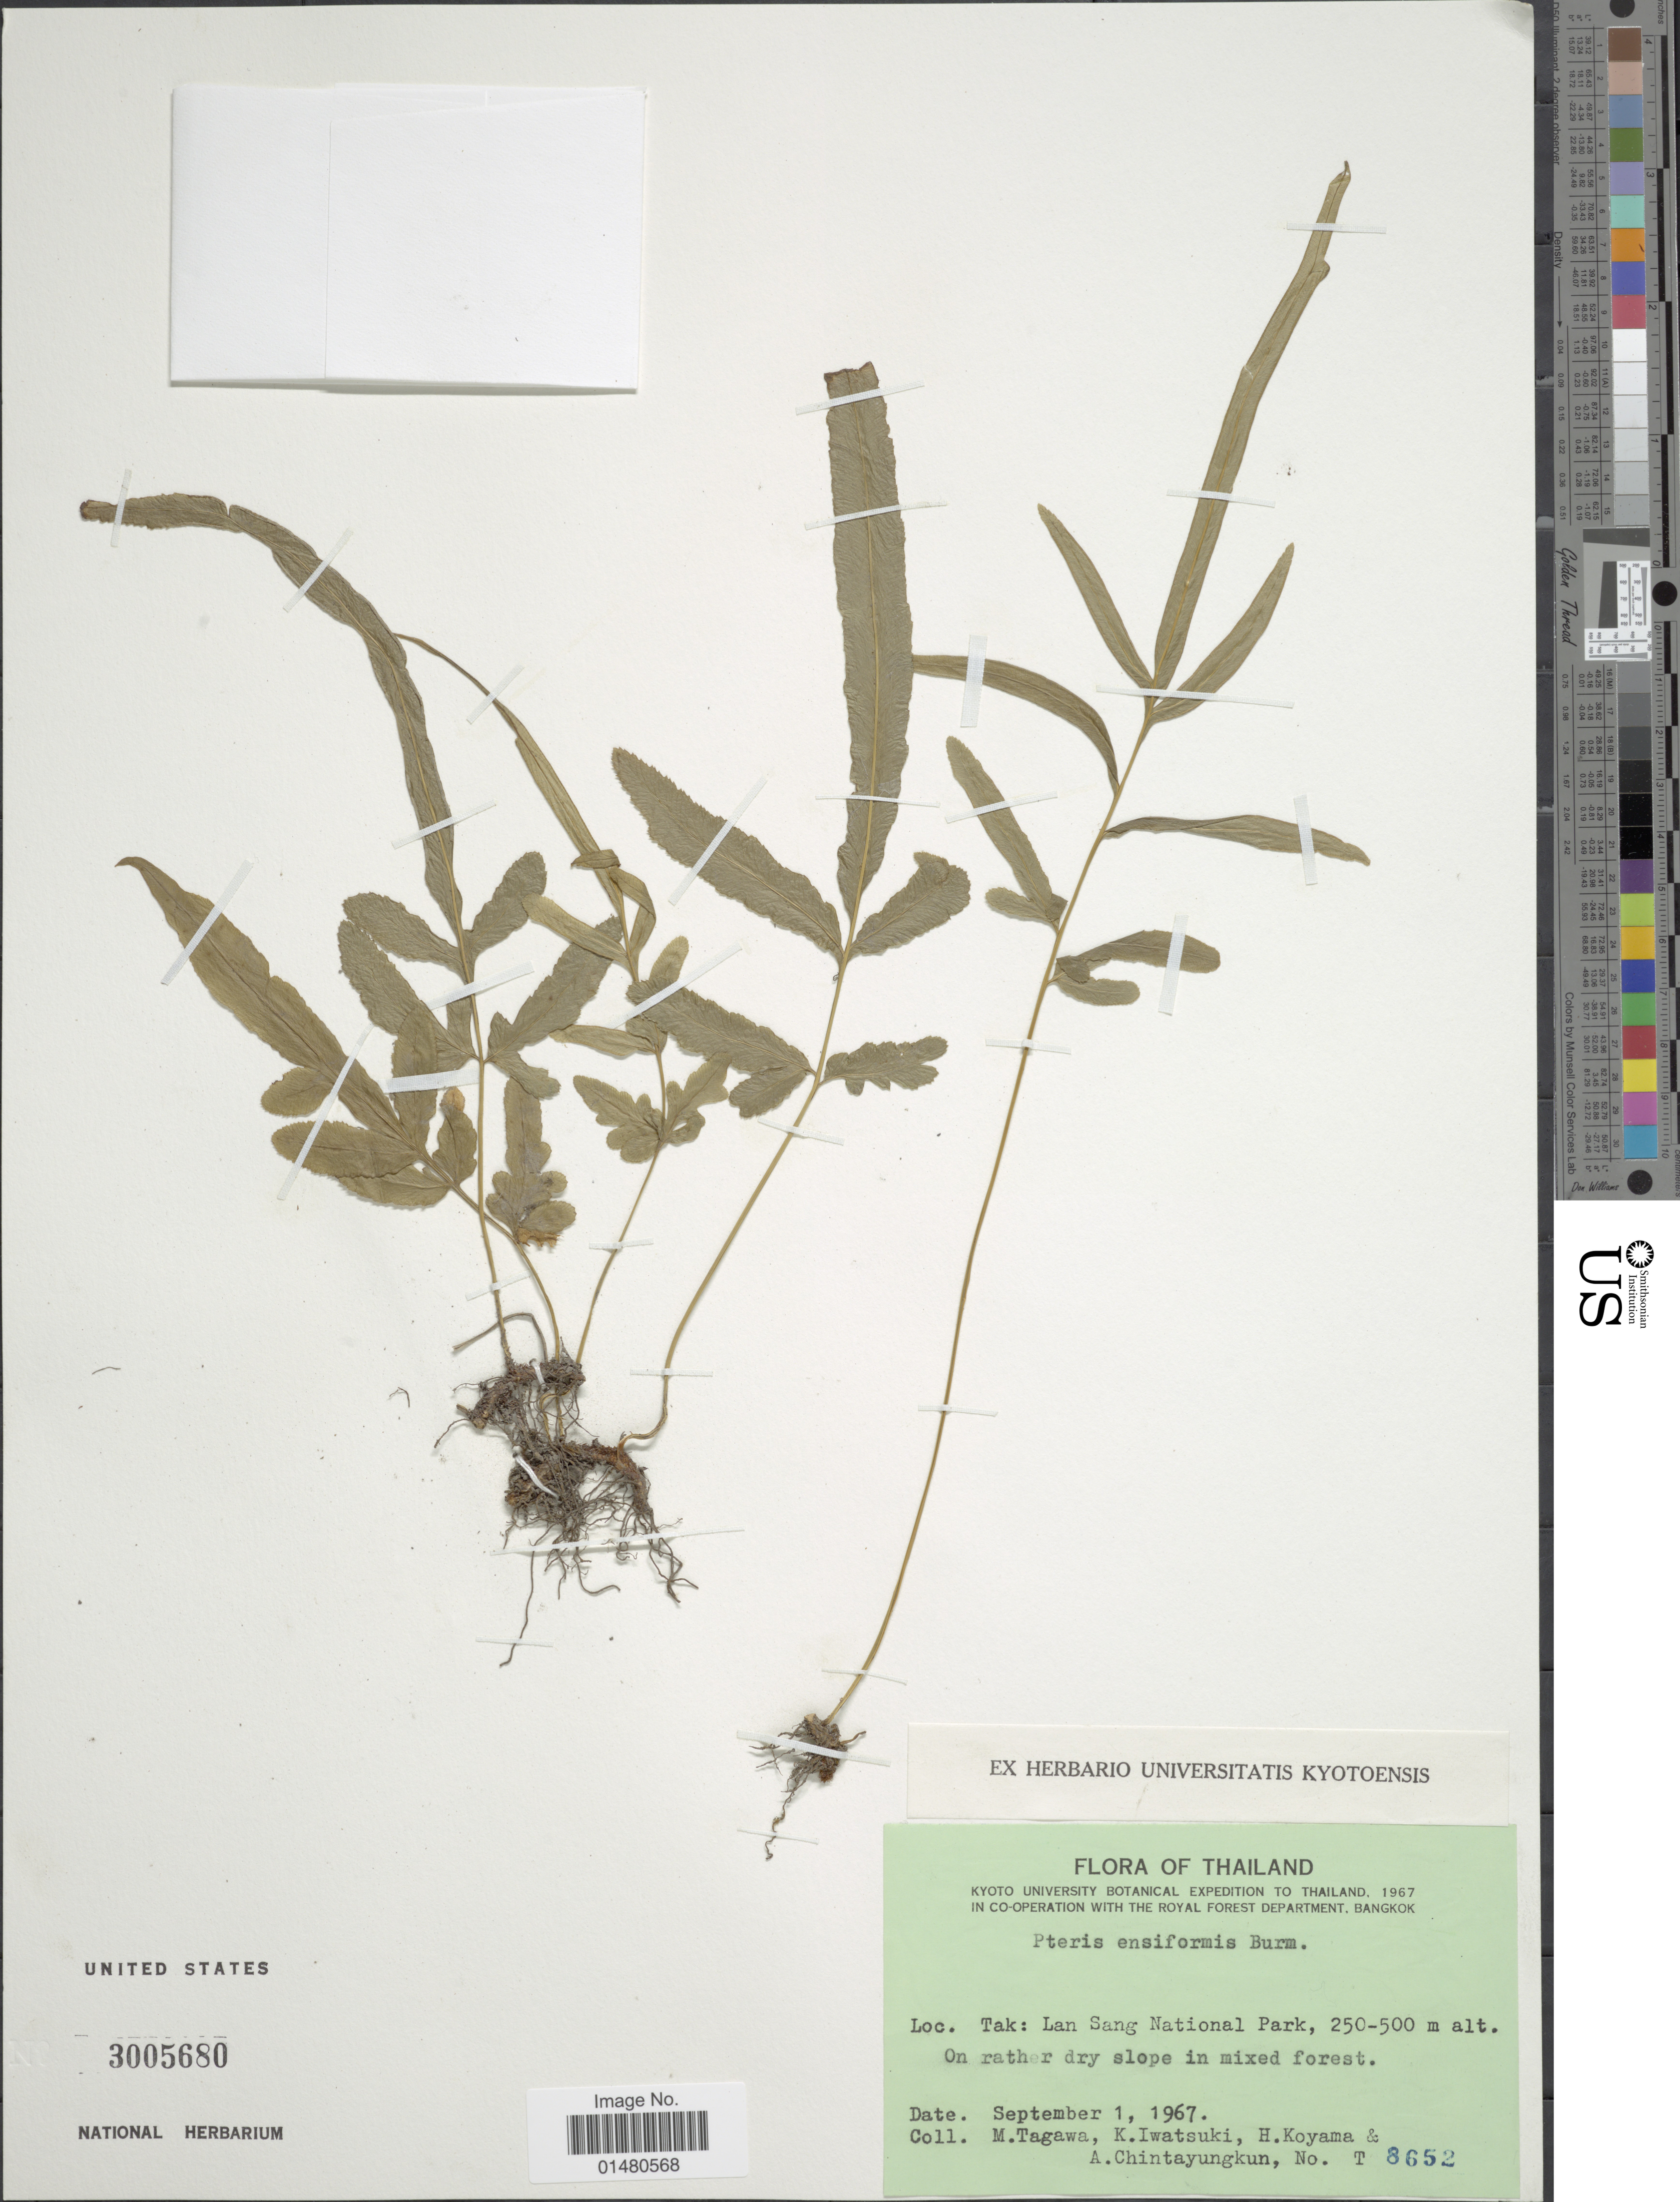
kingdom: Plantae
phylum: Tracheophyta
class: Polypodiopsida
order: Polypodiales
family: Pteridaceae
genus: Pteris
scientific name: Pteris ensiformis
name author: Burm. f.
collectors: M. Tagawa, K. Iwatsuki, H. Koyama & A. Chintayungkun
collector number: T 8652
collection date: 1967-09-01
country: Thailand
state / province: Tak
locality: Lan Sang National Park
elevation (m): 250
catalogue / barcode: US 3005680